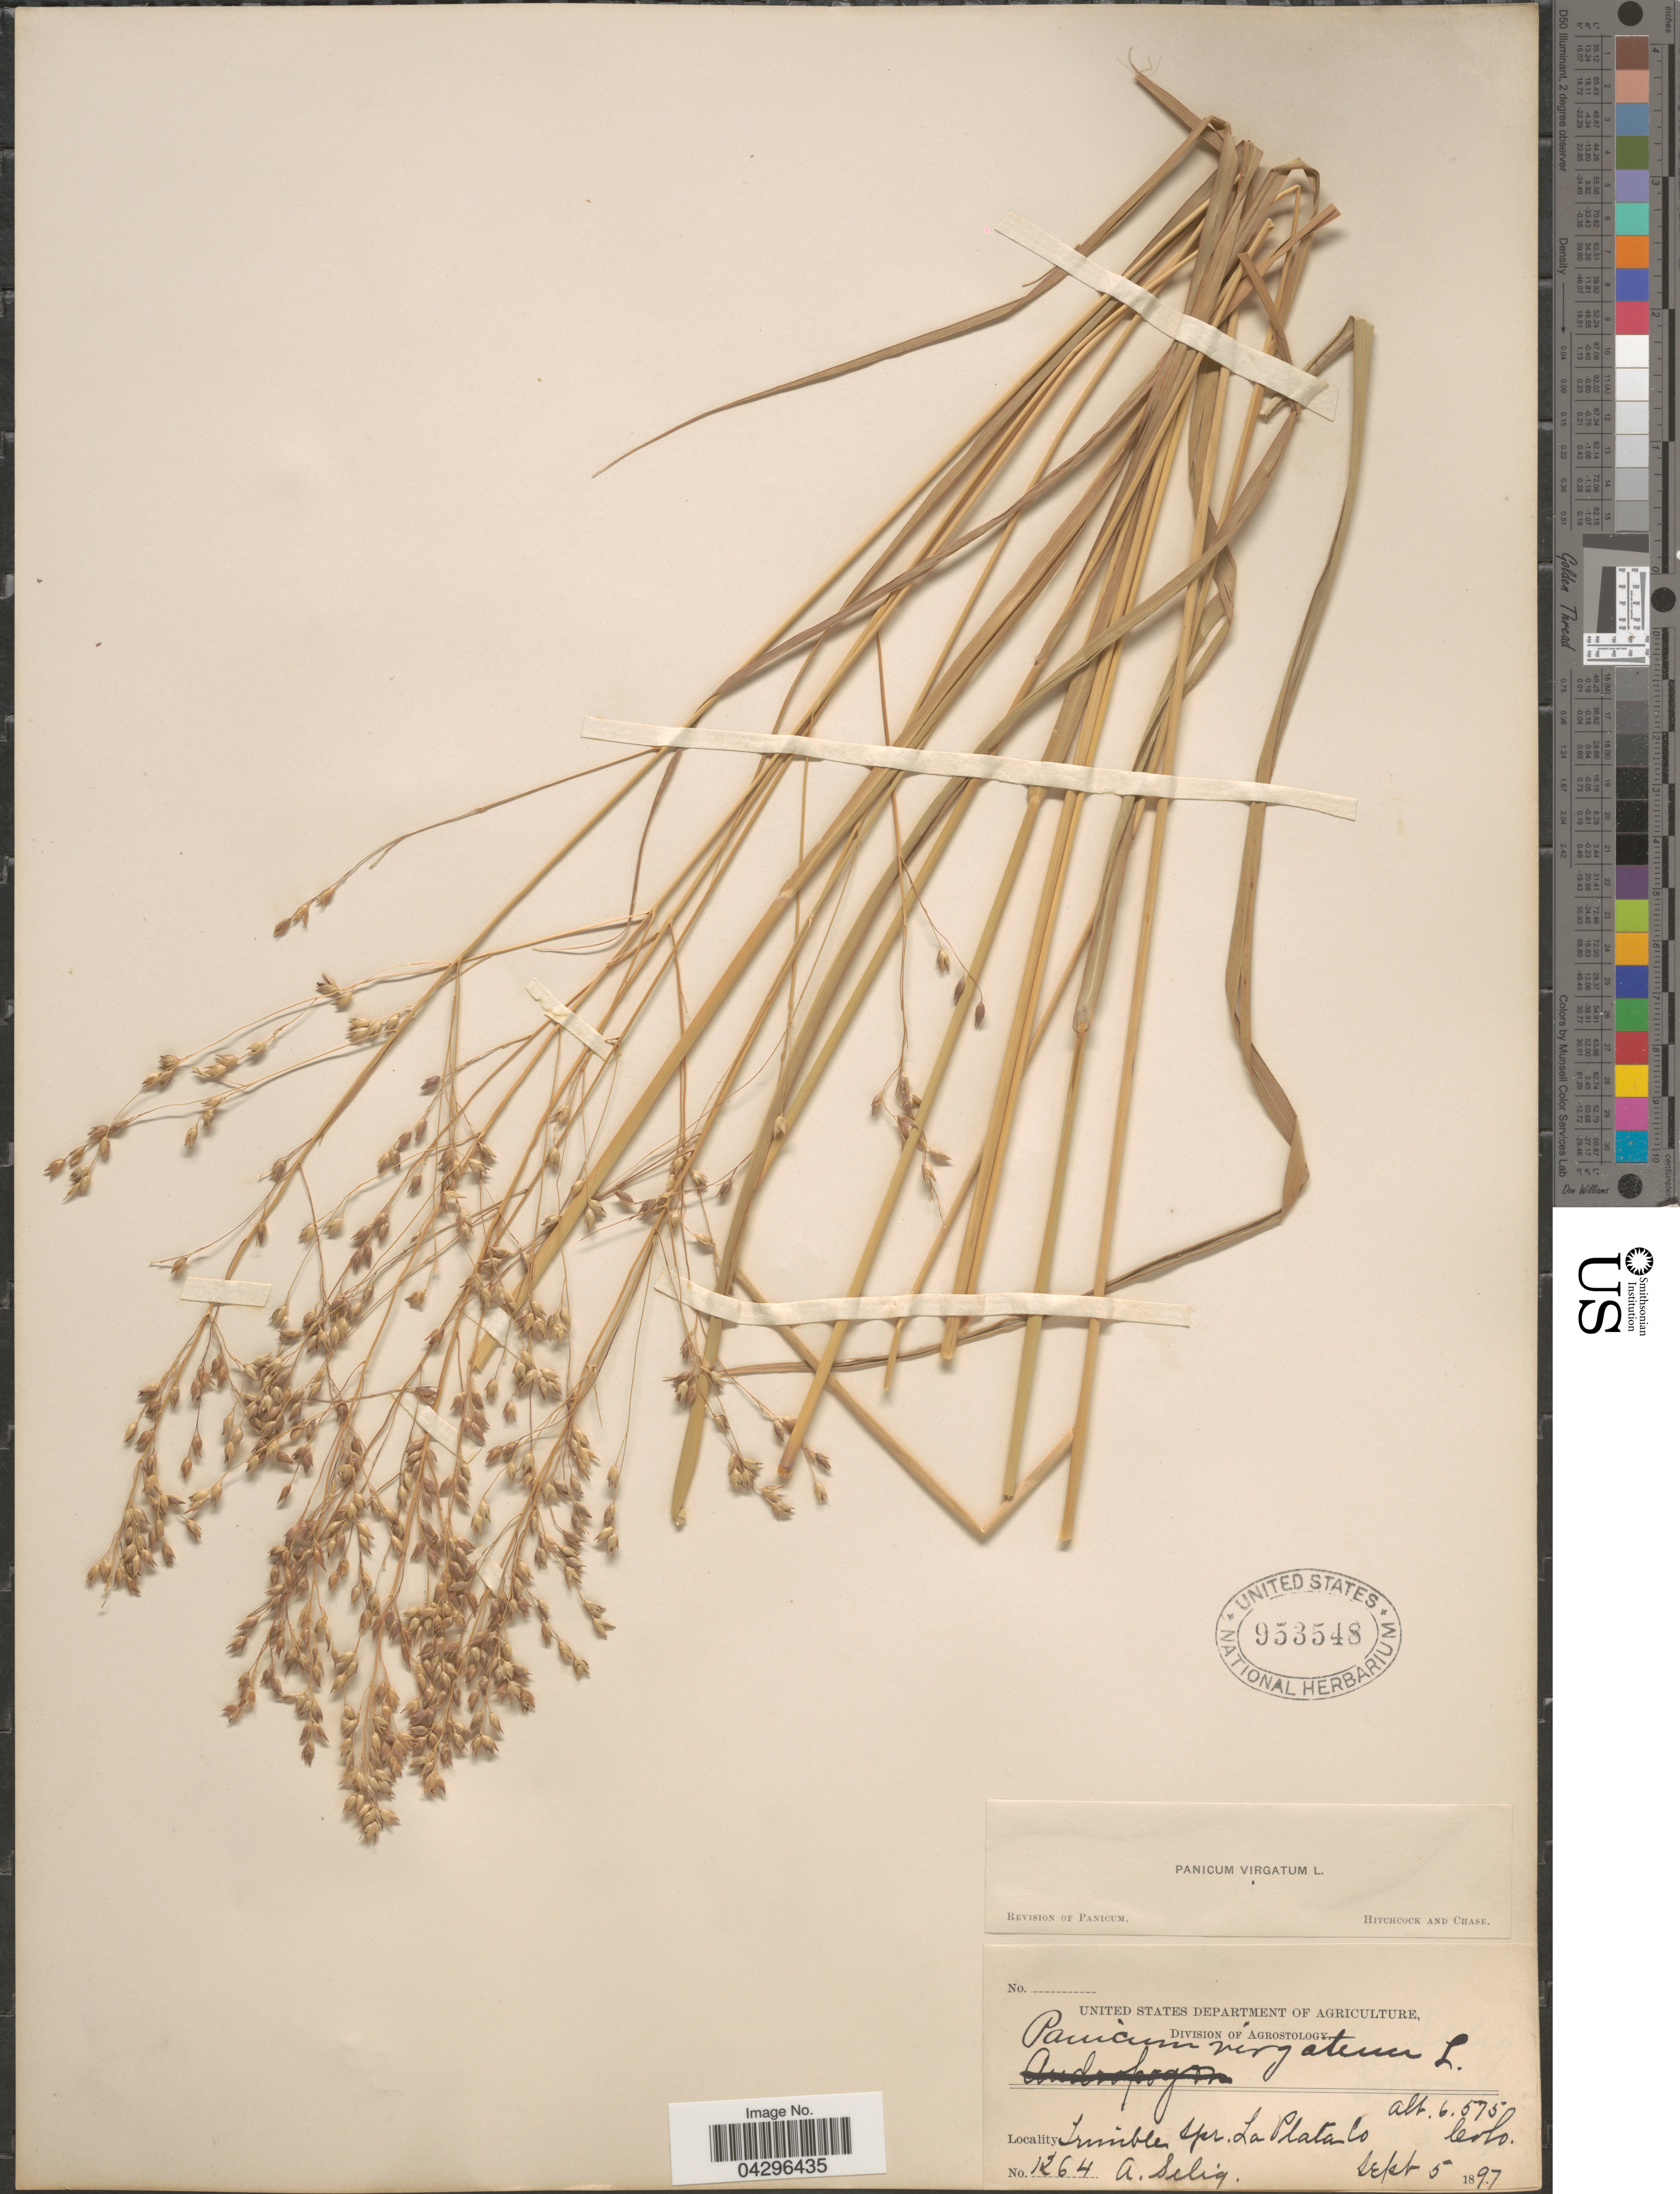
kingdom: Plantae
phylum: Tracheophyta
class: Liliopsida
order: Poales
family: Poaceae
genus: Panicum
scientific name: Panicum virgatum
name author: L.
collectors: A. Selig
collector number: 1264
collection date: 1897-09-05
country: United States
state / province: Colorado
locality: Trimbles spr. La Plata Co.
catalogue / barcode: US 953548